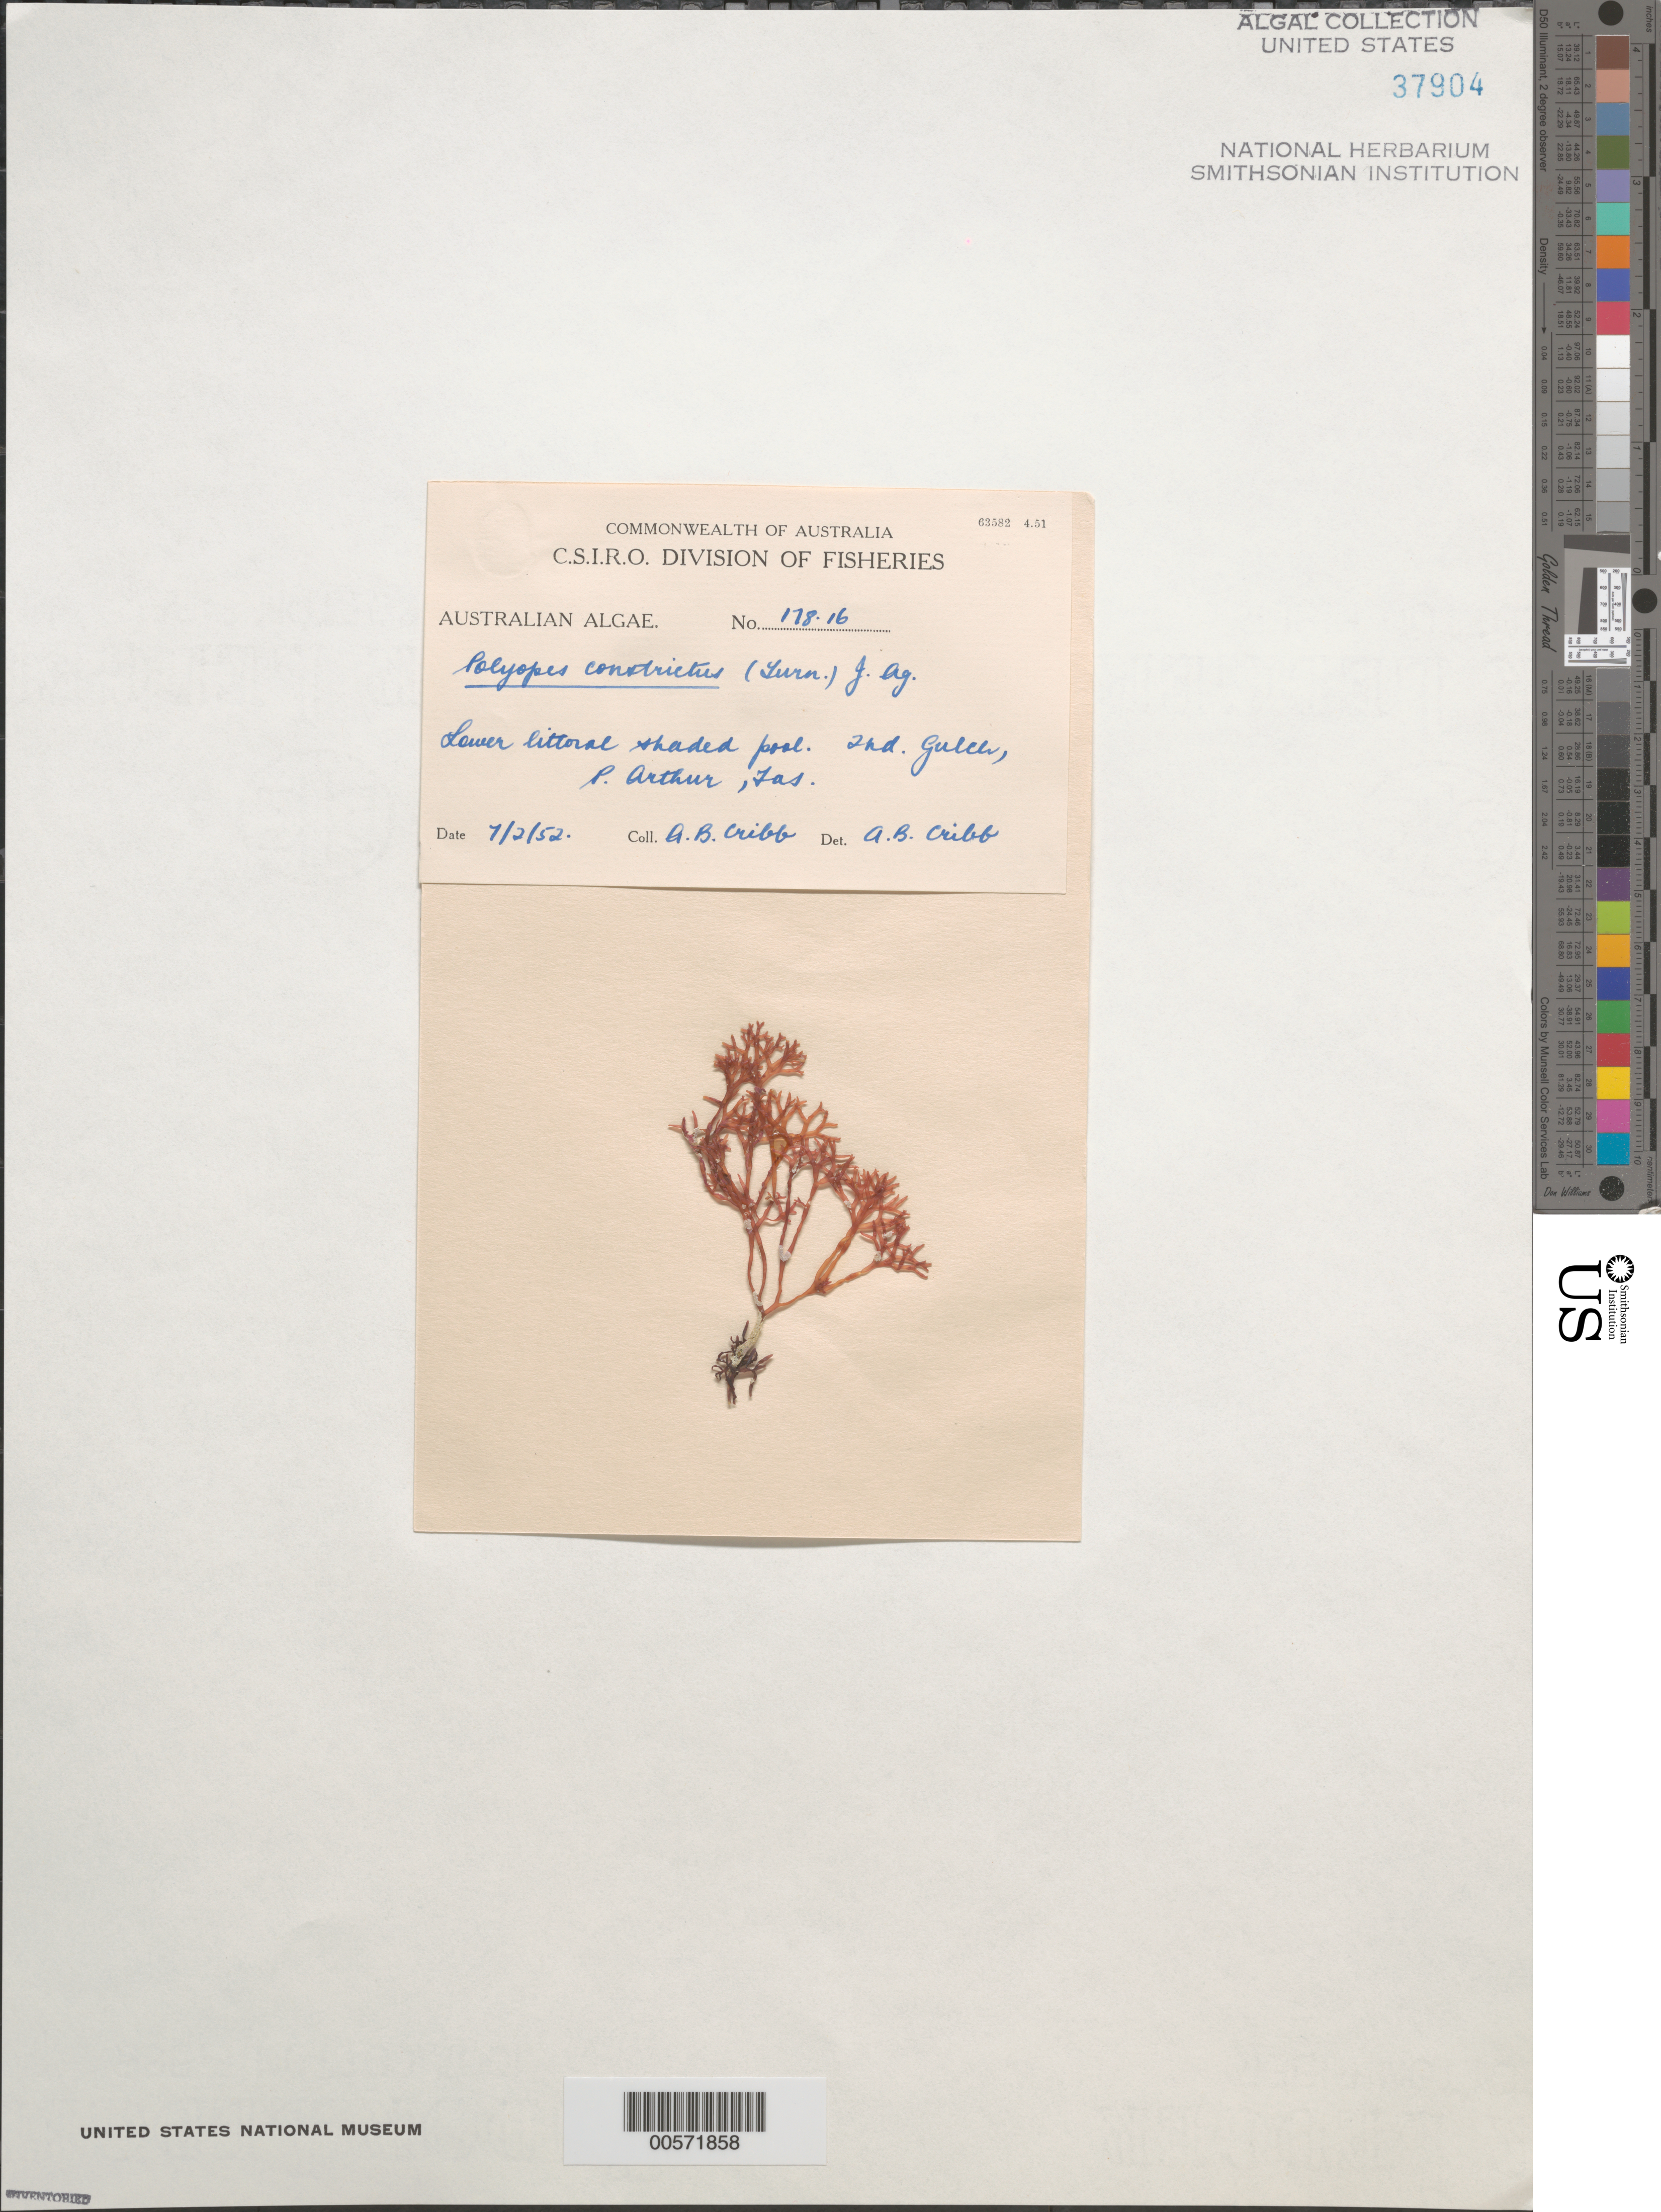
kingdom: Plantae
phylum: Rhodophyta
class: Florideophyceae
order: Halymeniales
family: Halymeniaceae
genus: Polyopes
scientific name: Polyopes constrictus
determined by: Cribb, A. B.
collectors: A. Cribb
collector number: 178.16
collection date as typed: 02 Jul 1952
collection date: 1952-07-02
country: Australia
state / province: Tasmania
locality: Port Arthur, 2nd gulch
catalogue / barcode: US 37904